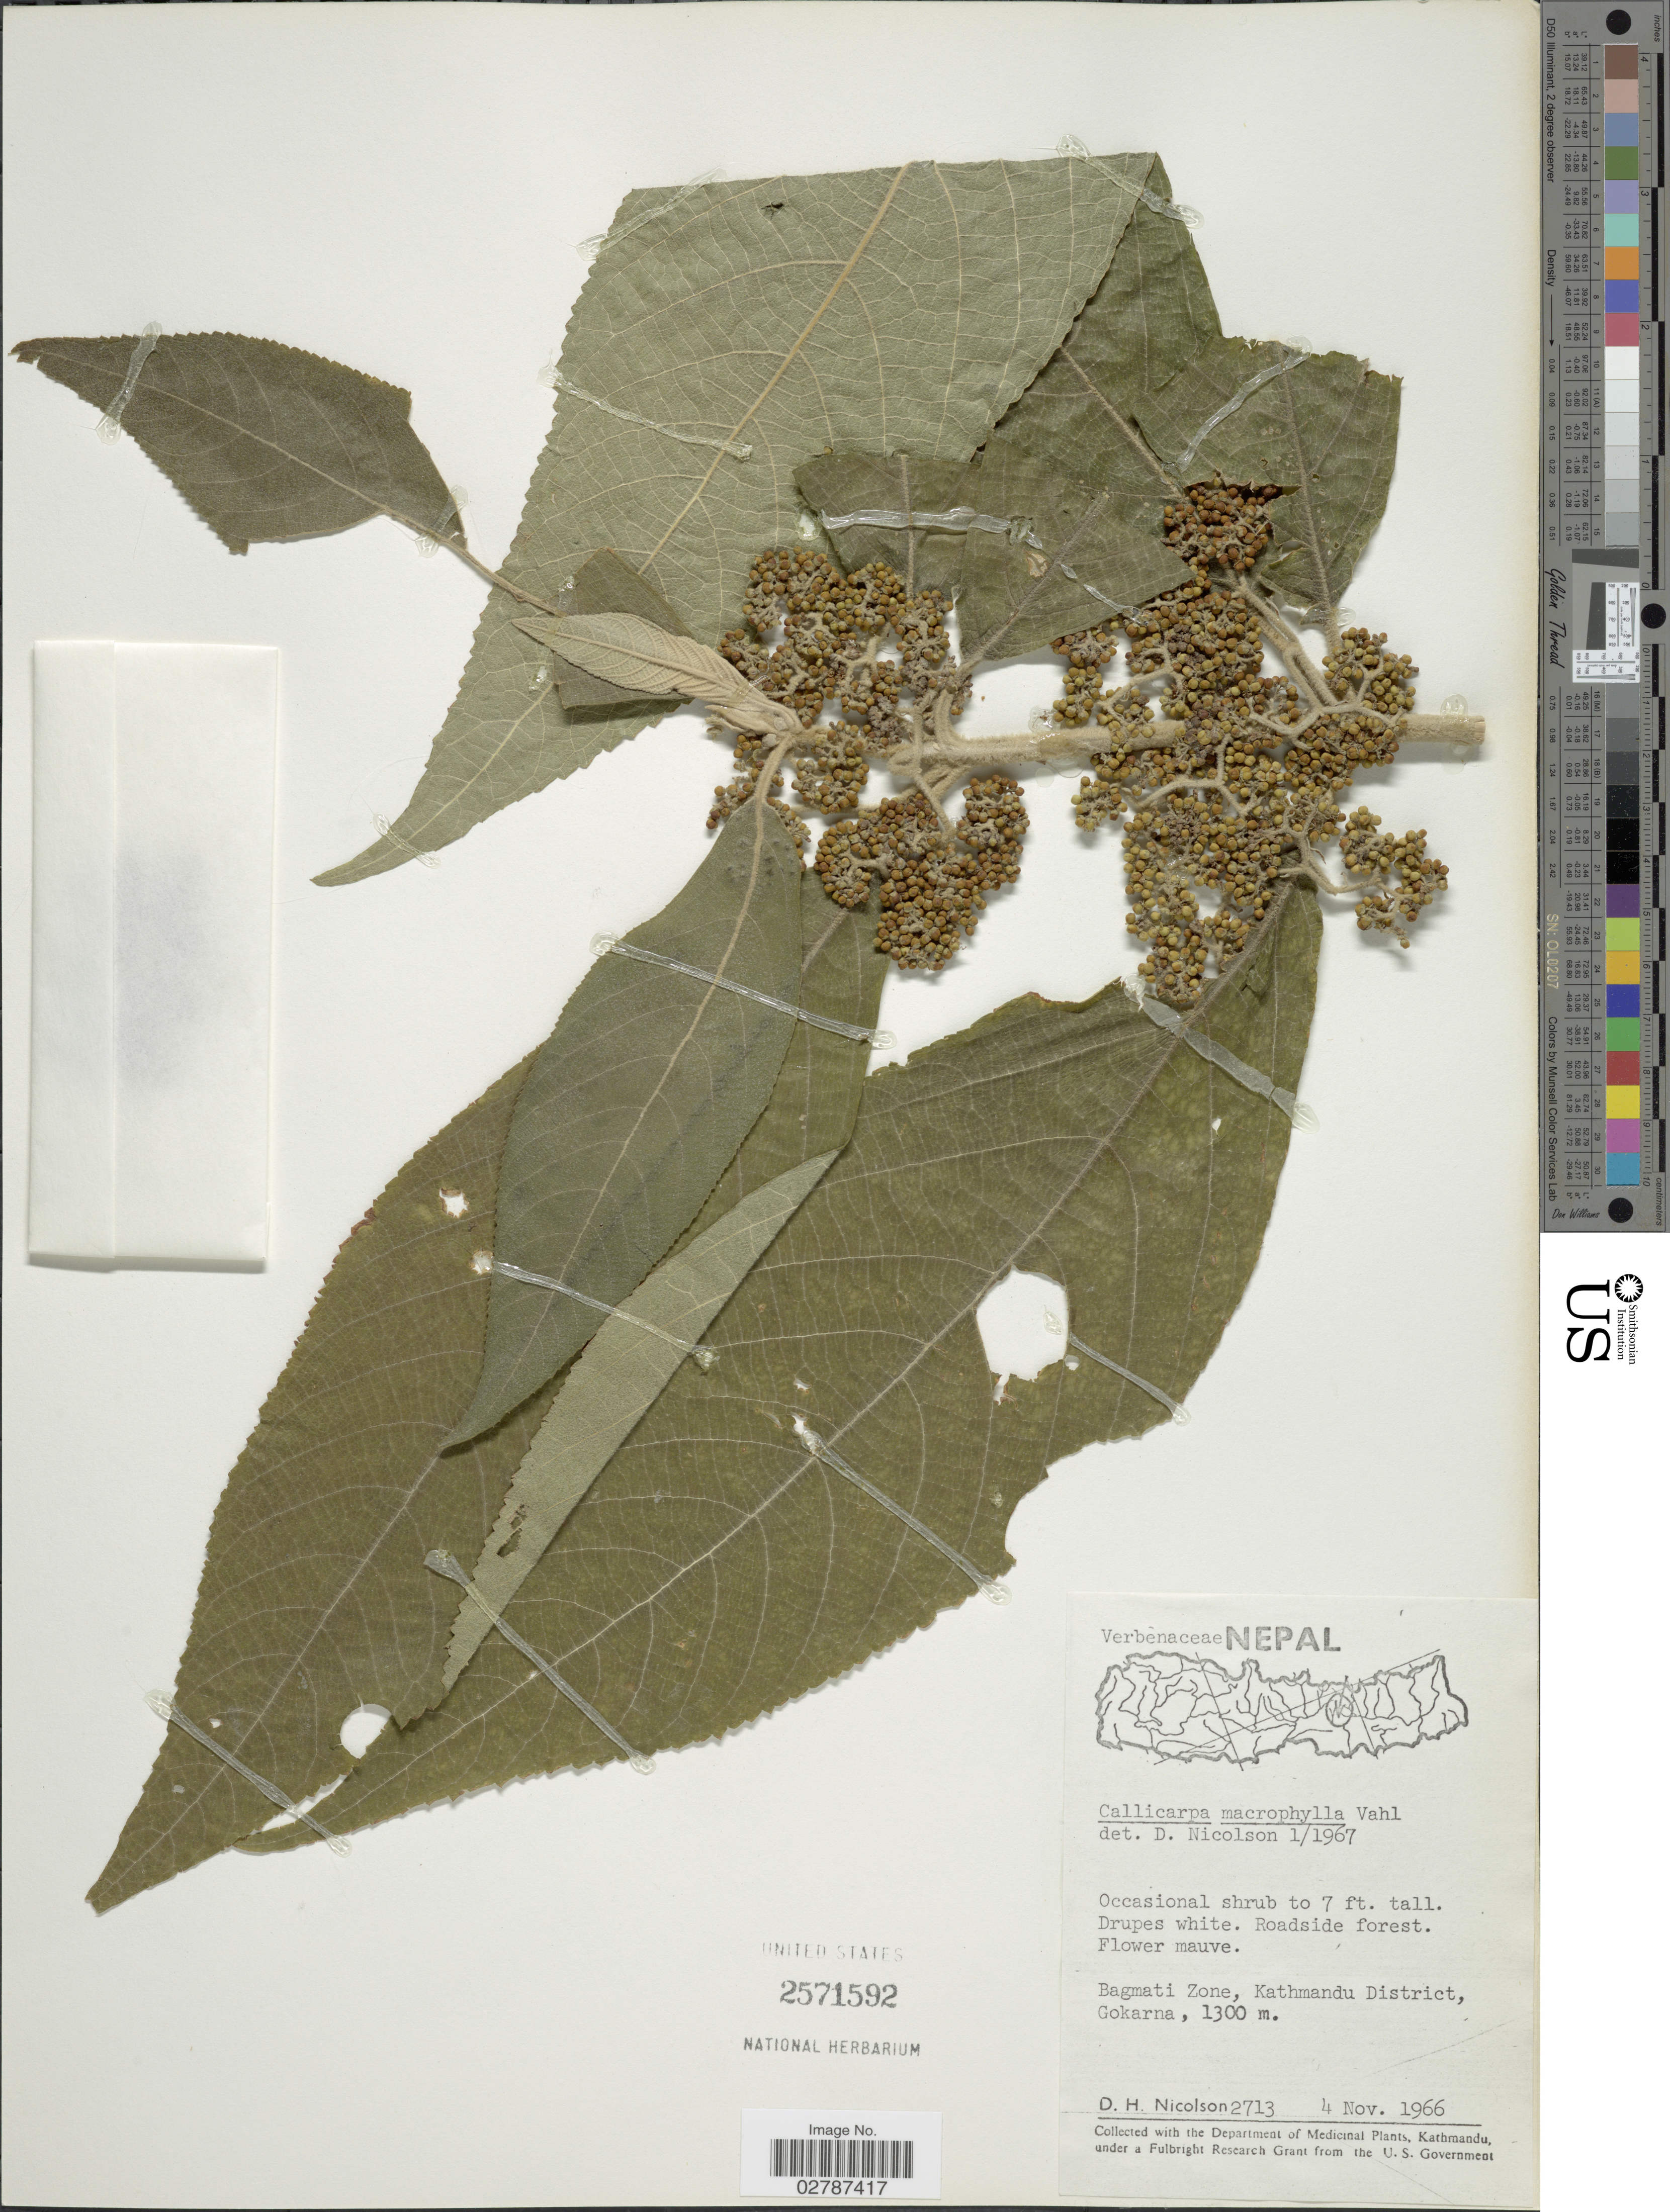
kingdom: Plantae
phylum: Tracheophyta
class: Magnoliopsida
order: Lamiales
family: Lamiaceae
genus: Callicarpa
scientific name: Callicarpa macrophylla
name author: Vahl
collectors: D. H. Nicolson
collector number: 2713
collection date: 1966-11-04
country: Nepal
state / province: Bagmati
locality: Bagmati Zone, Kathmandu District, Gokarna.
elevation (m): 1300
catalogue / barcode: US 2571592